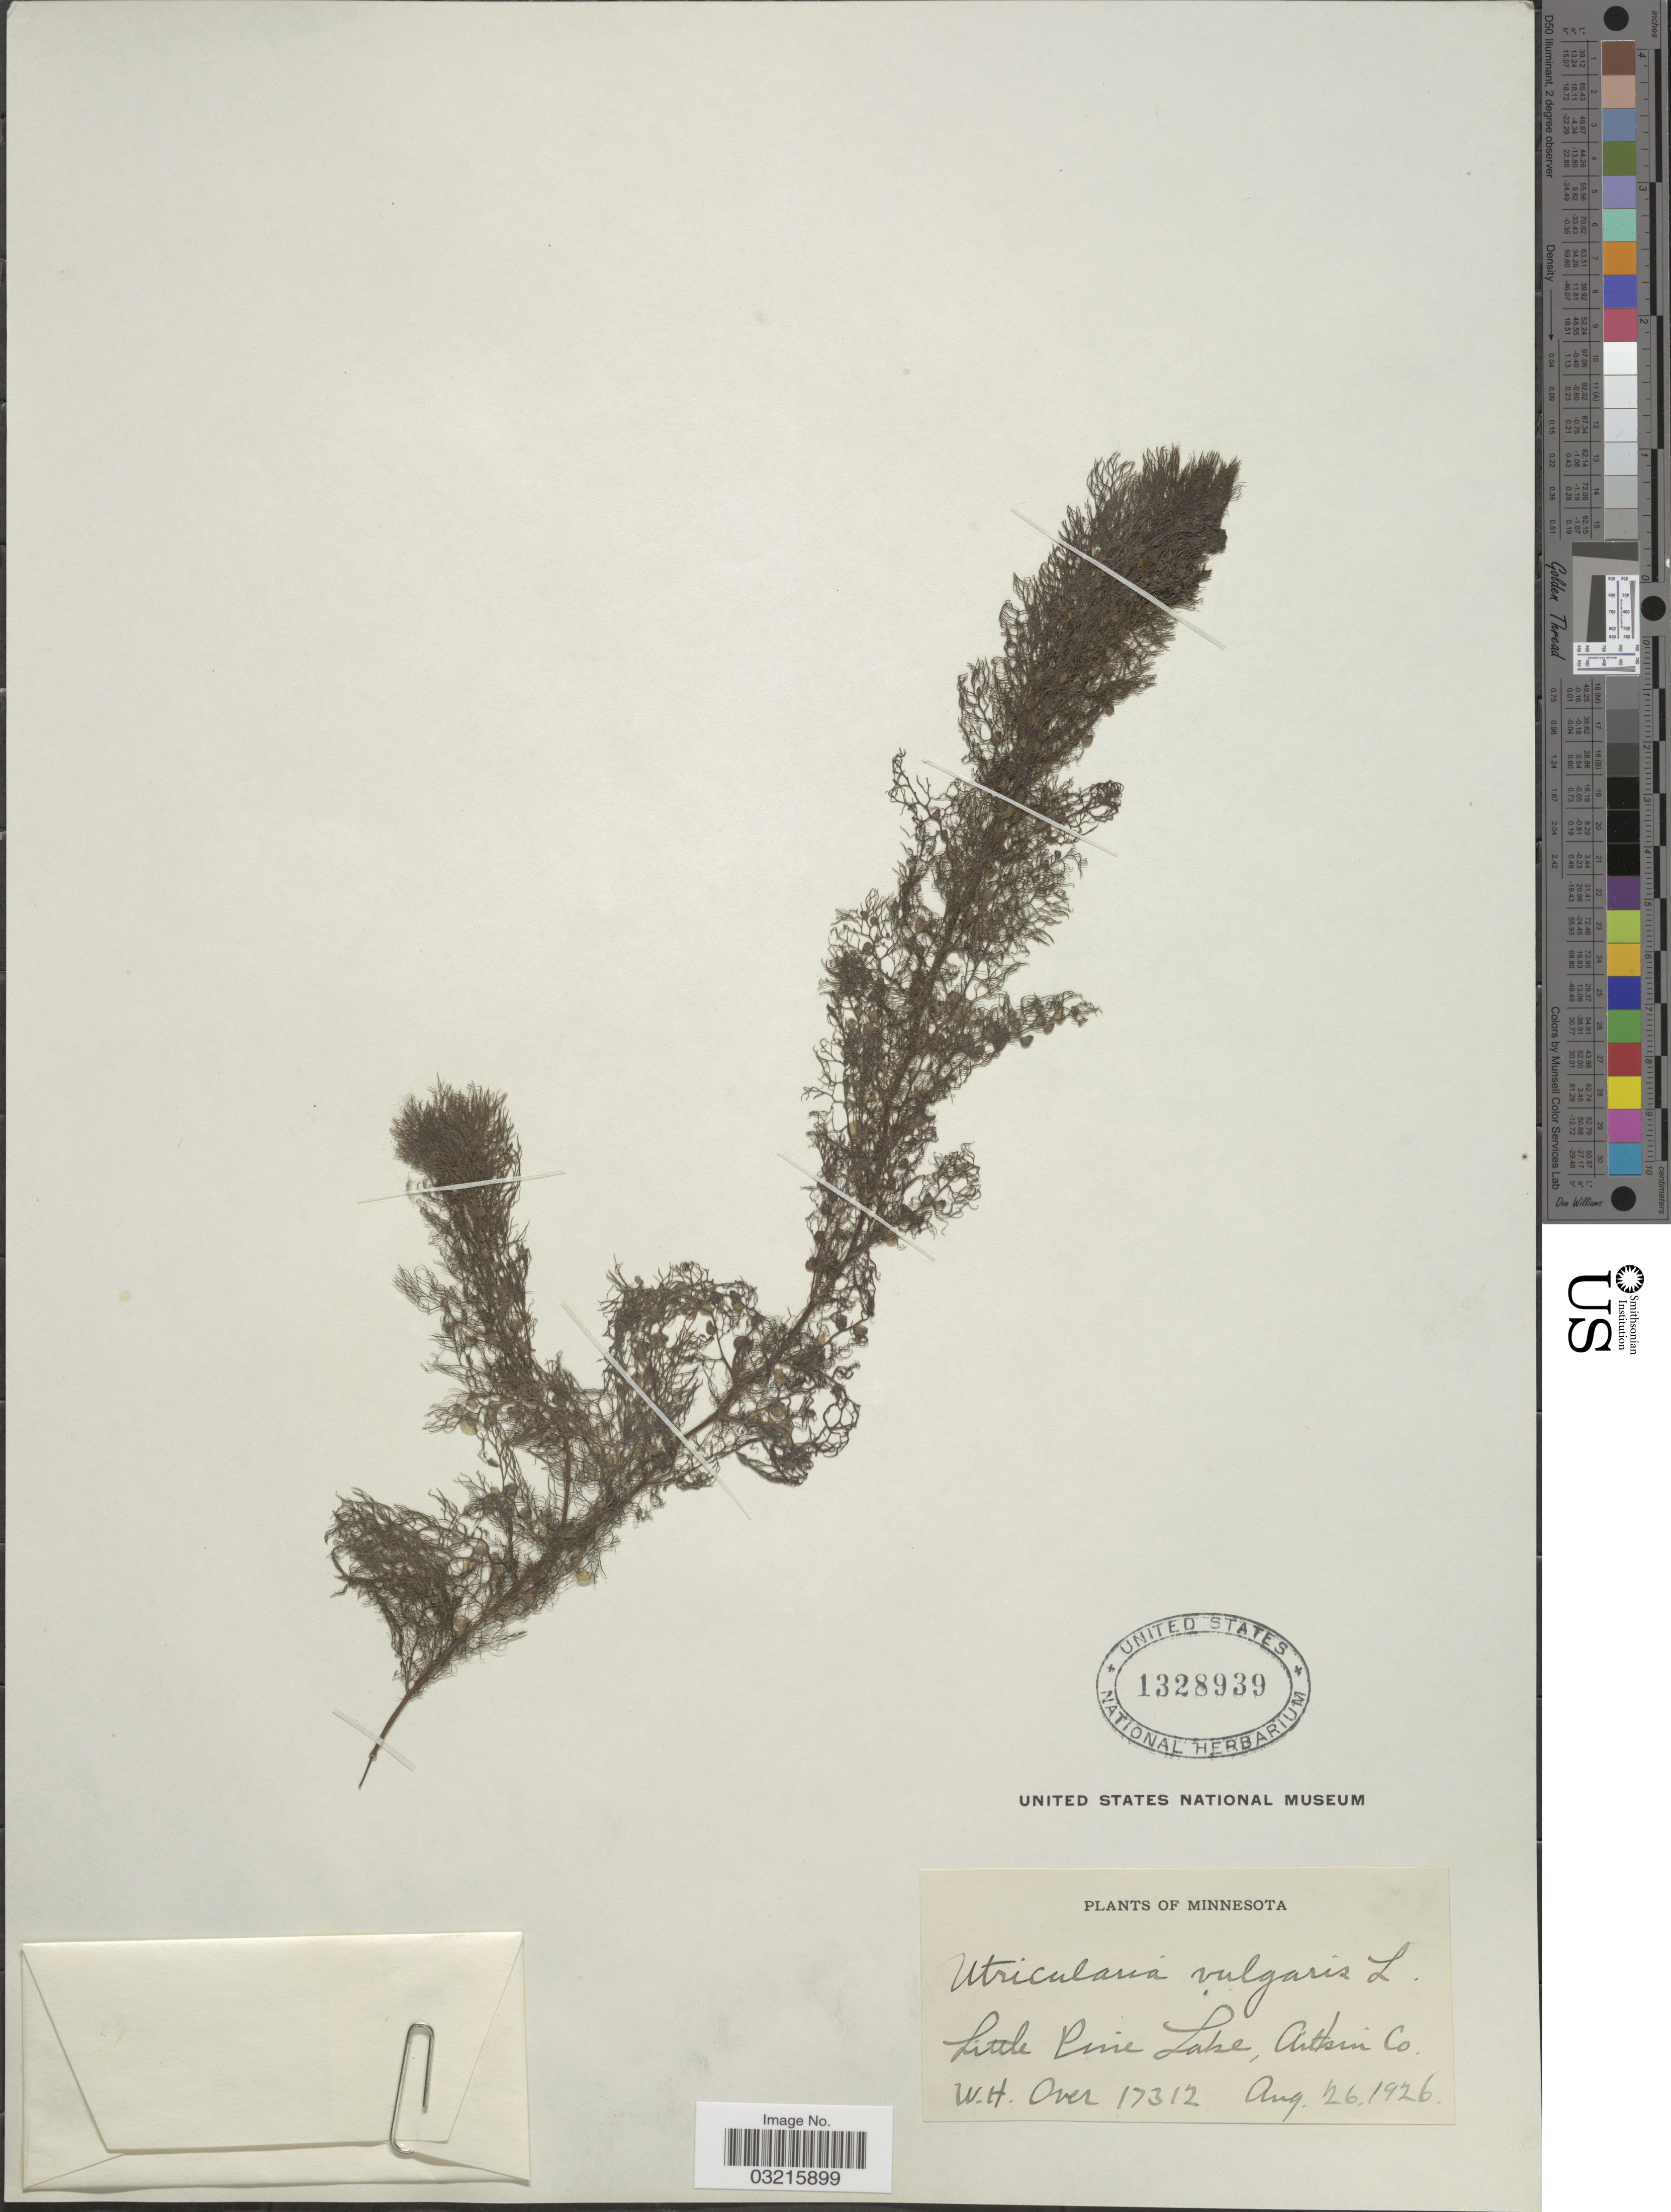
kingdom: Plantae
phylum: Tracheophyta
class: Magnoliopsida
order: Lamiales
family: Lentibulariaceae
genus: Utricularia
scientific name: Utricularia vulgaris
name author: L.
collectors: W. Over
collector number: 17312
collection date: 1926-08-26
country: United States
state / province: Minnesota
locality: Little Pine Lake, Aitkin Co.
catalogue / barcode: US 1328939